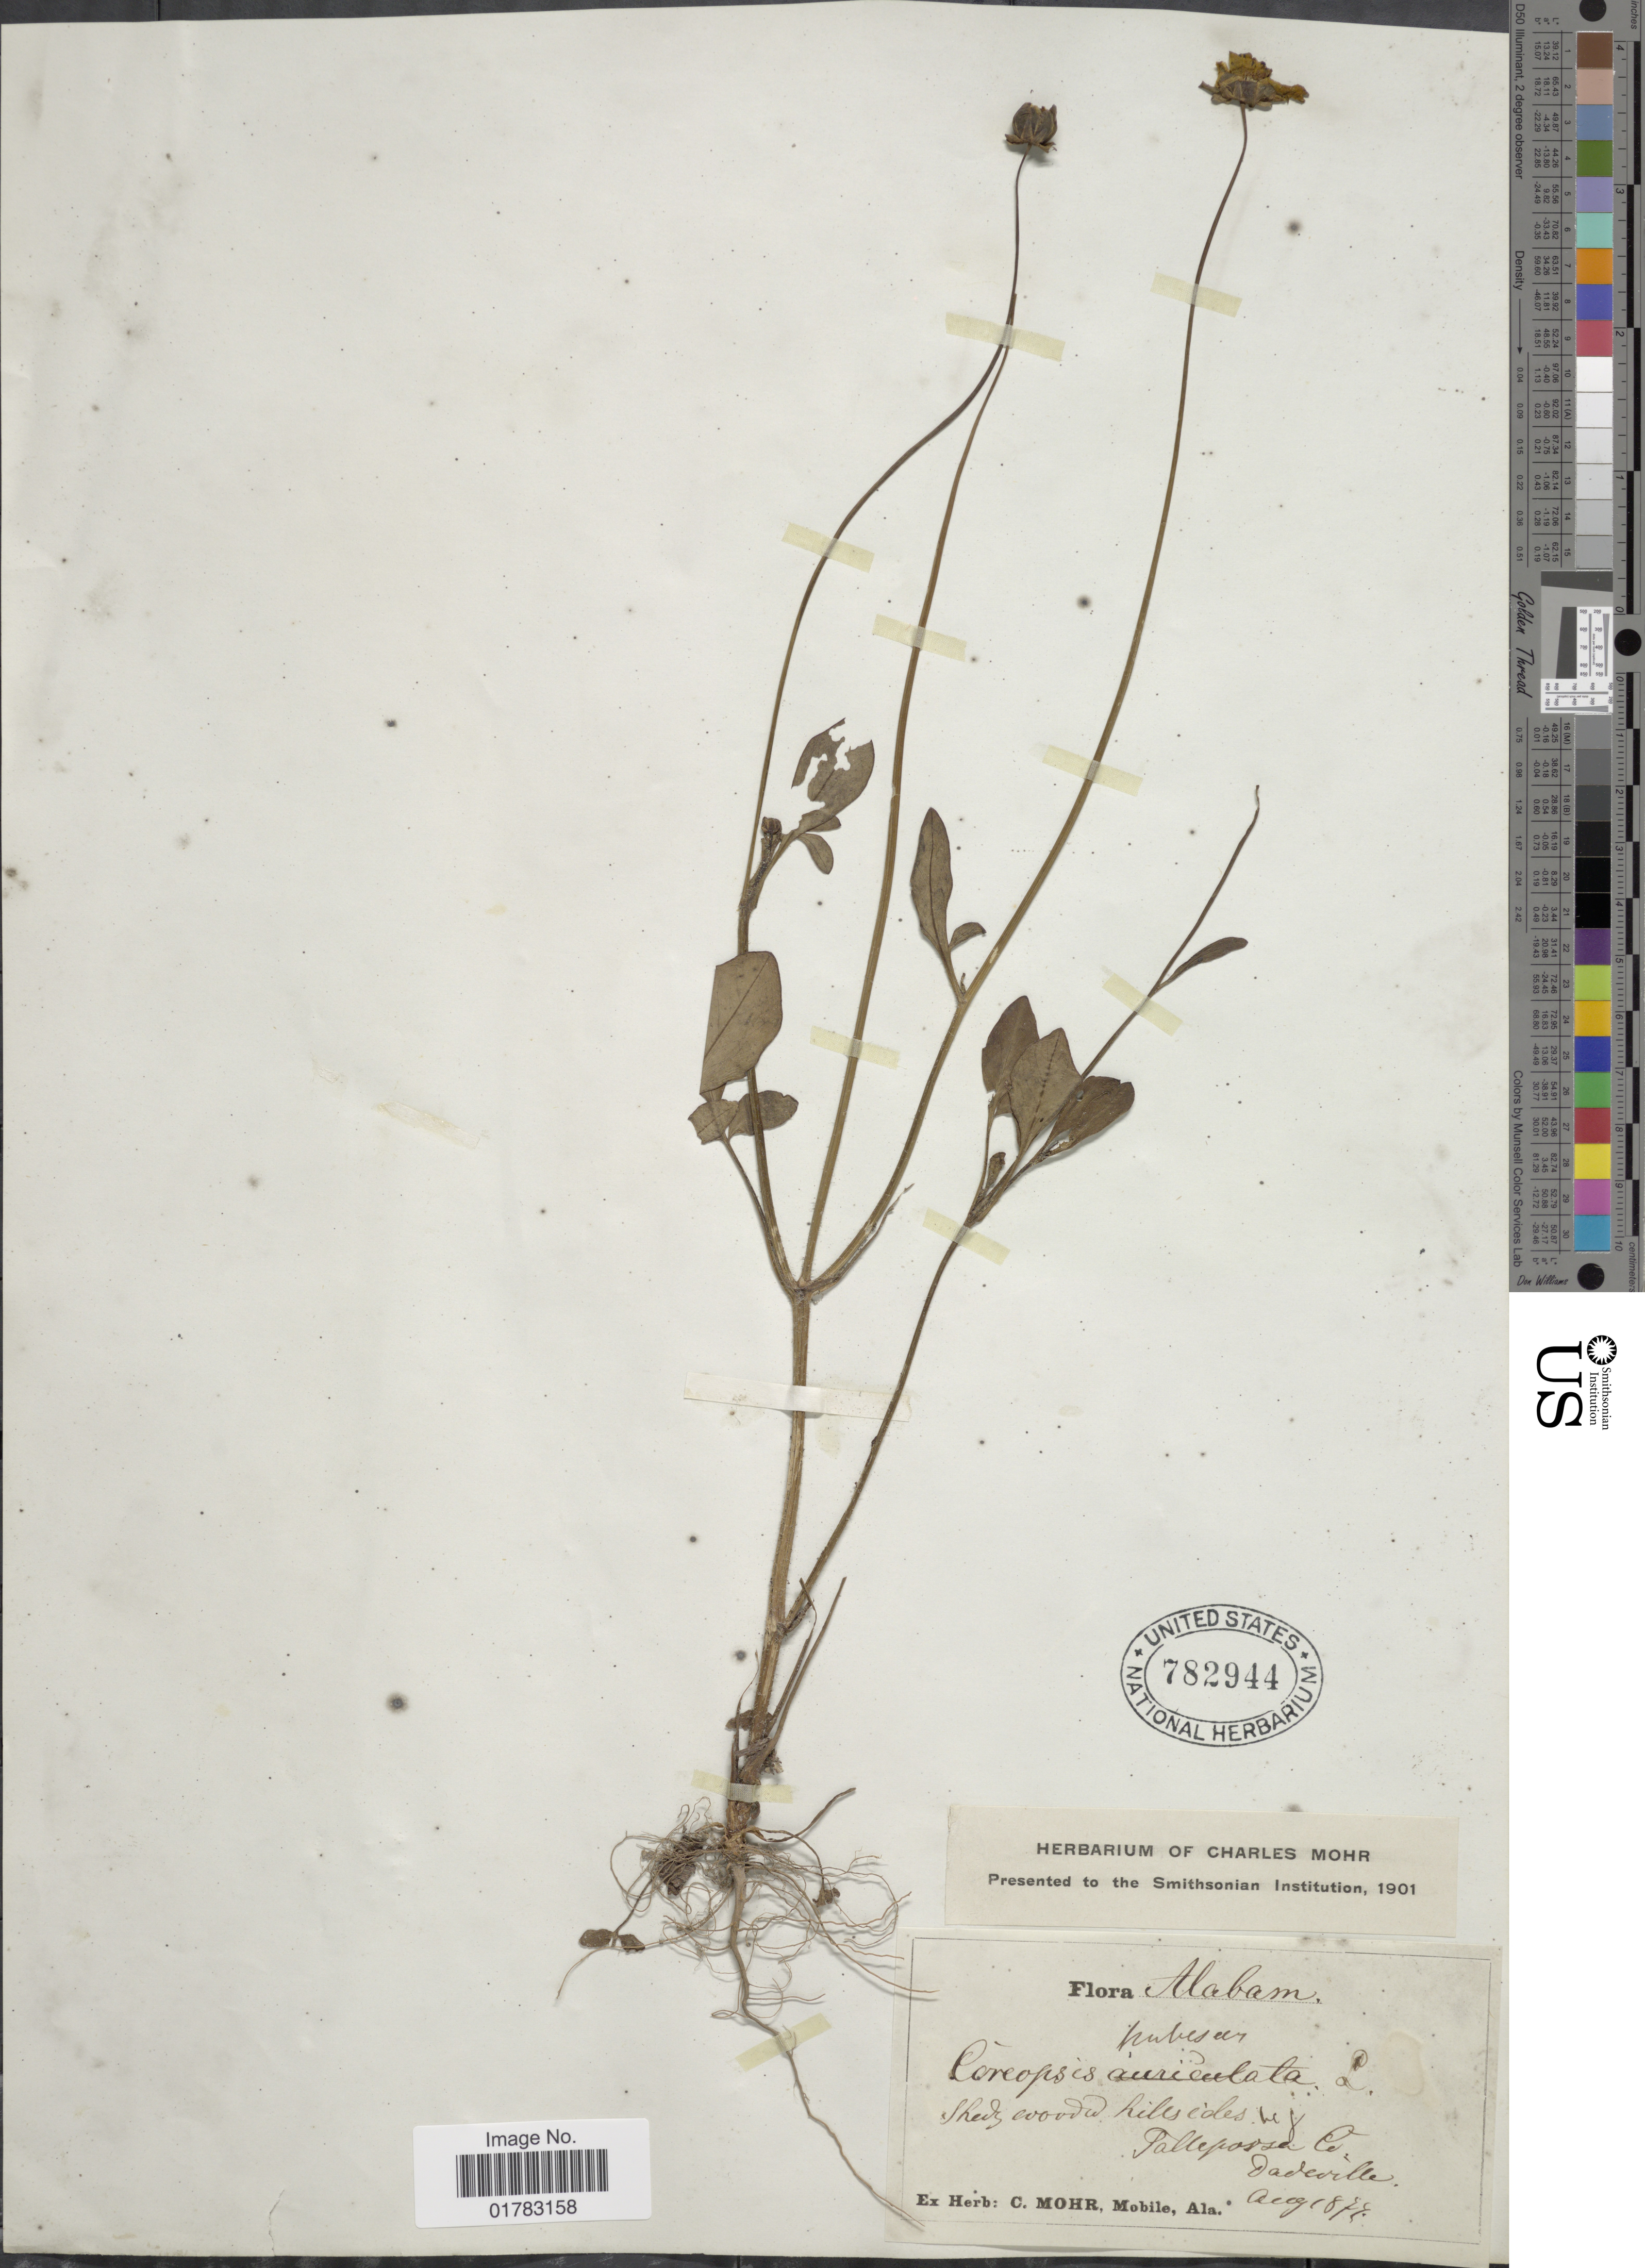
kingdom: Plantae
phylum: Tracheophyta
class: Magnoliopsida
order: Asterales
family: Asteraceae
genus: Coreopsis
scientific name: Coreopsis pubescens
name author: Elliott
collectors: ex herb. C. Mohr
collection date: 1877-08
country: United States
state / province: Alabama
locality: Shady wooded hillsides, Tallapoosa Co., Dadeville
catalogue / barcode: US 782944